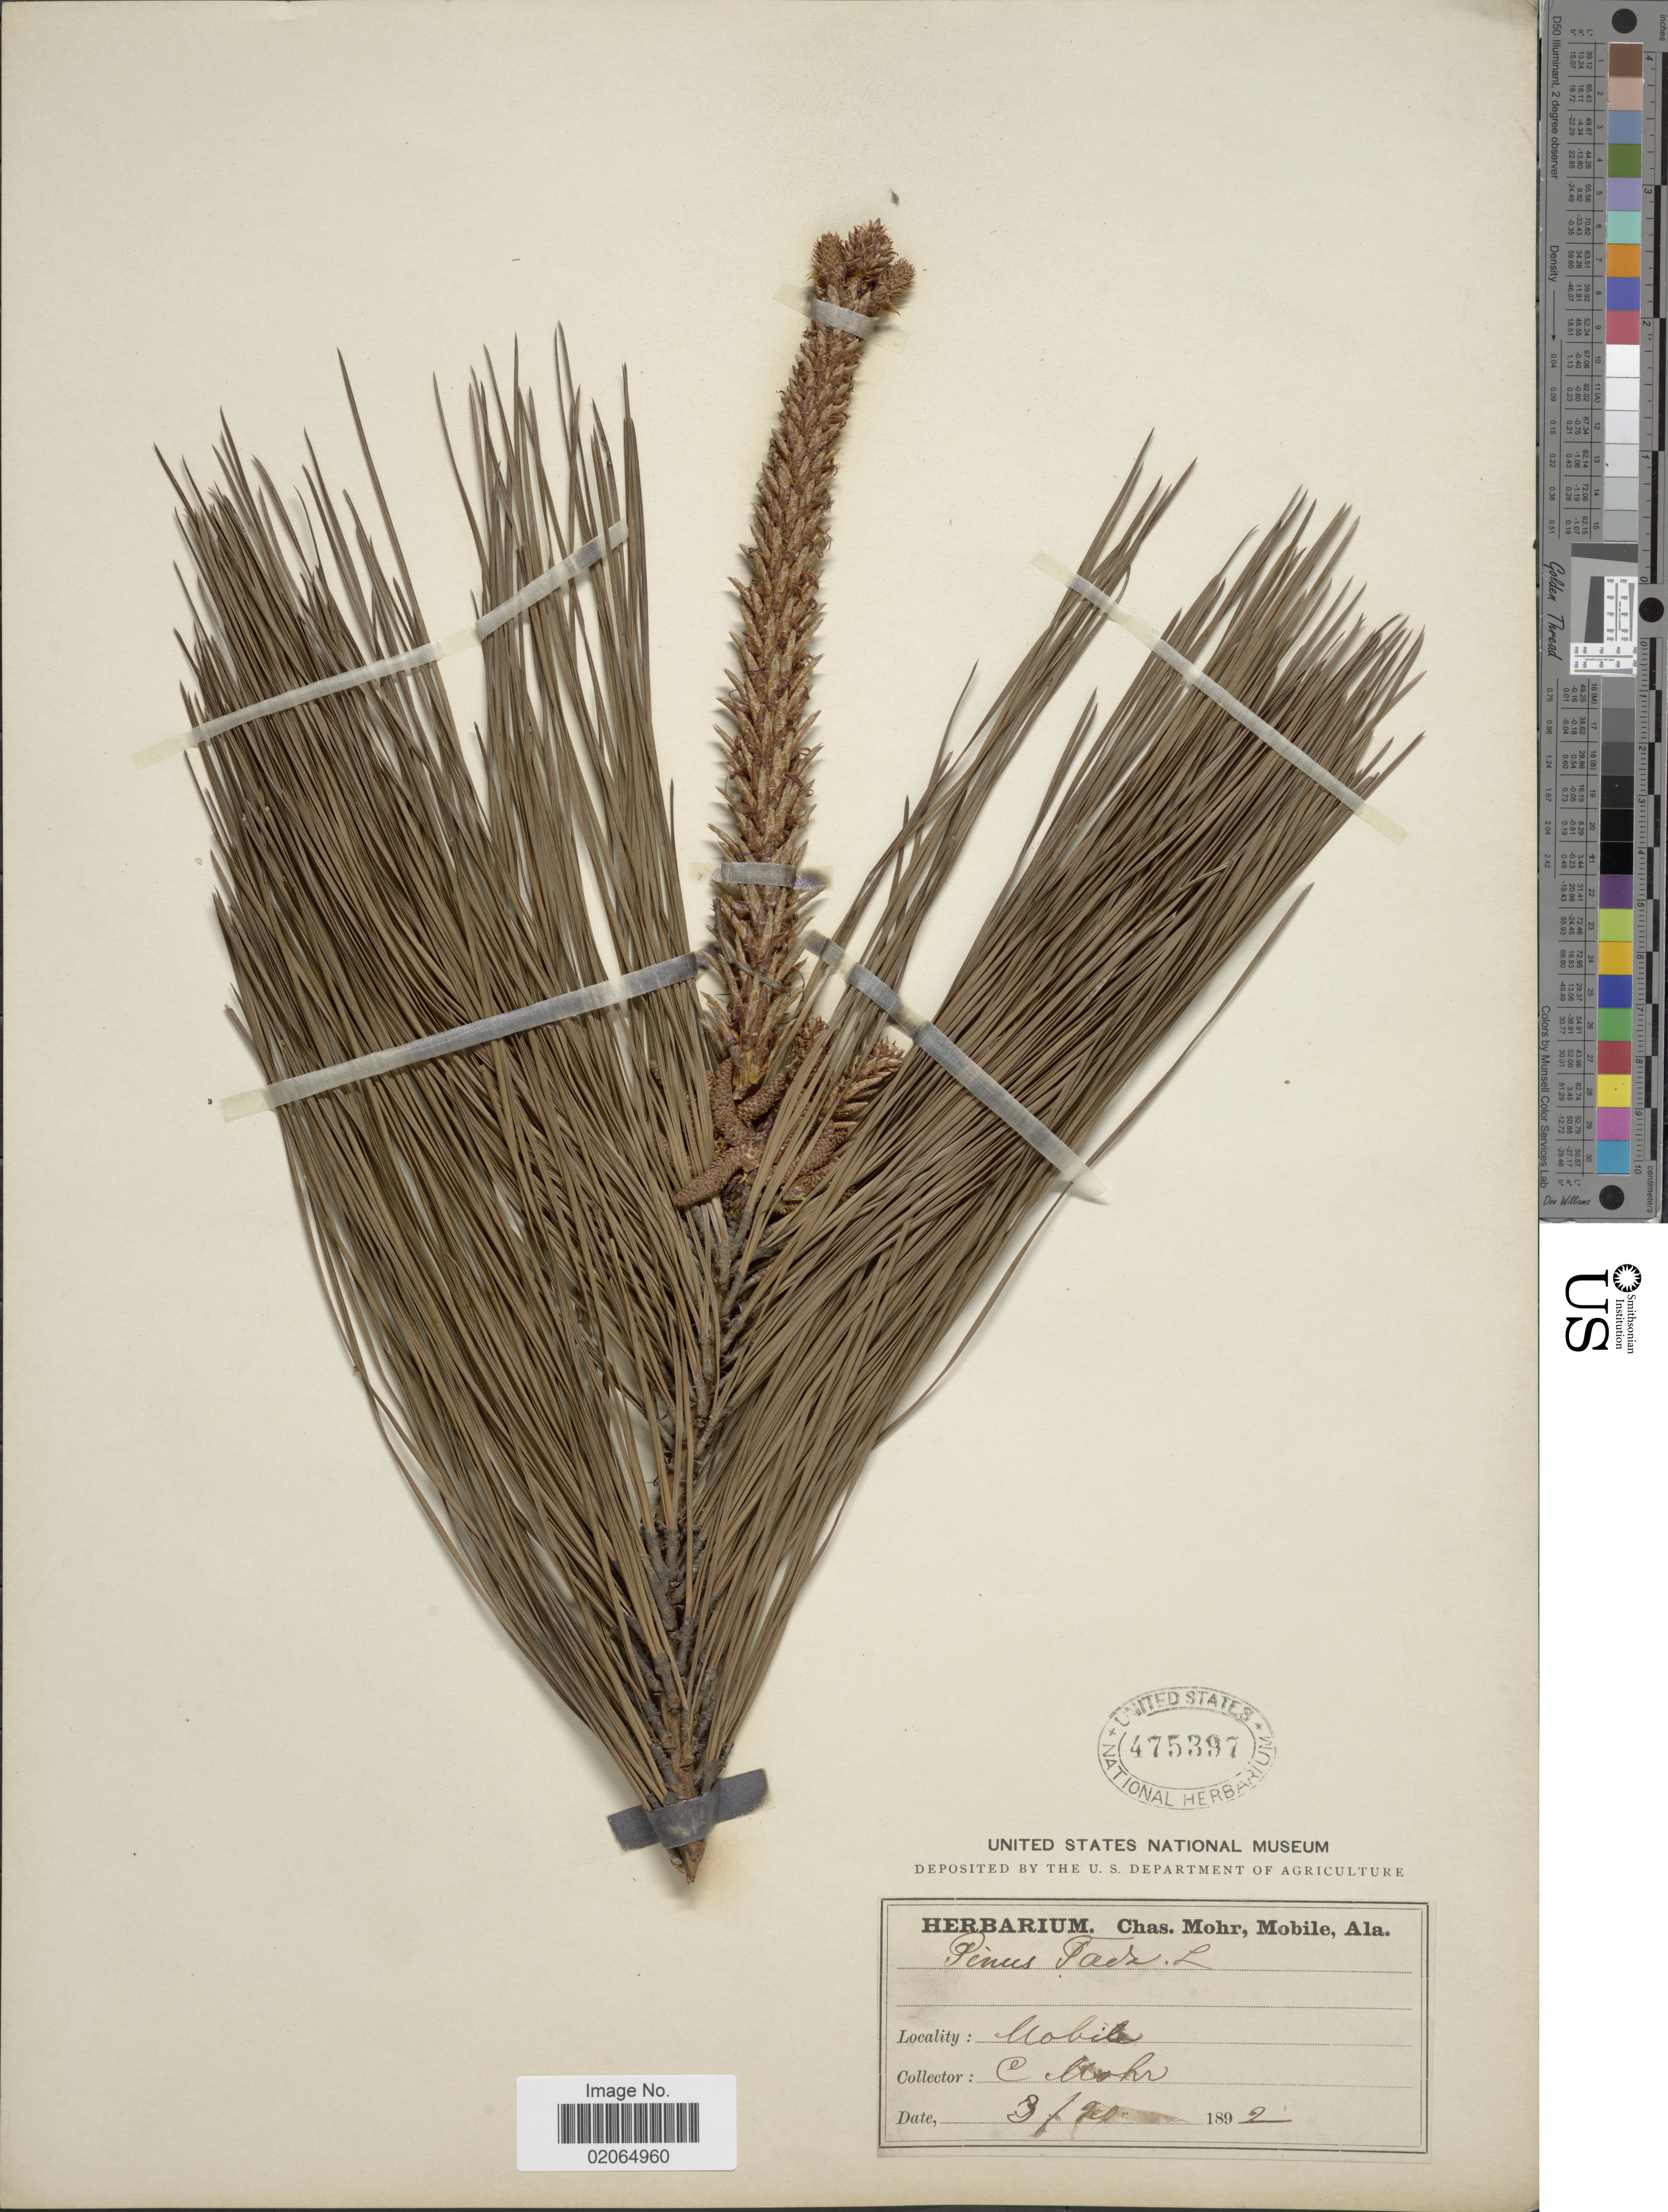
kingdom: Plantae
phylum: Tracheophyta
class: Pinopsida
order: Pinales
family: Pinaceae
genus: Pinus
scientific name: Pinus taeda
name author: L.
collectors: C. T. Mohr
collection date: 1892-03-20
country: United States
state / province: Alabama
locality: Mobile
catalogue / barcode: US 475397